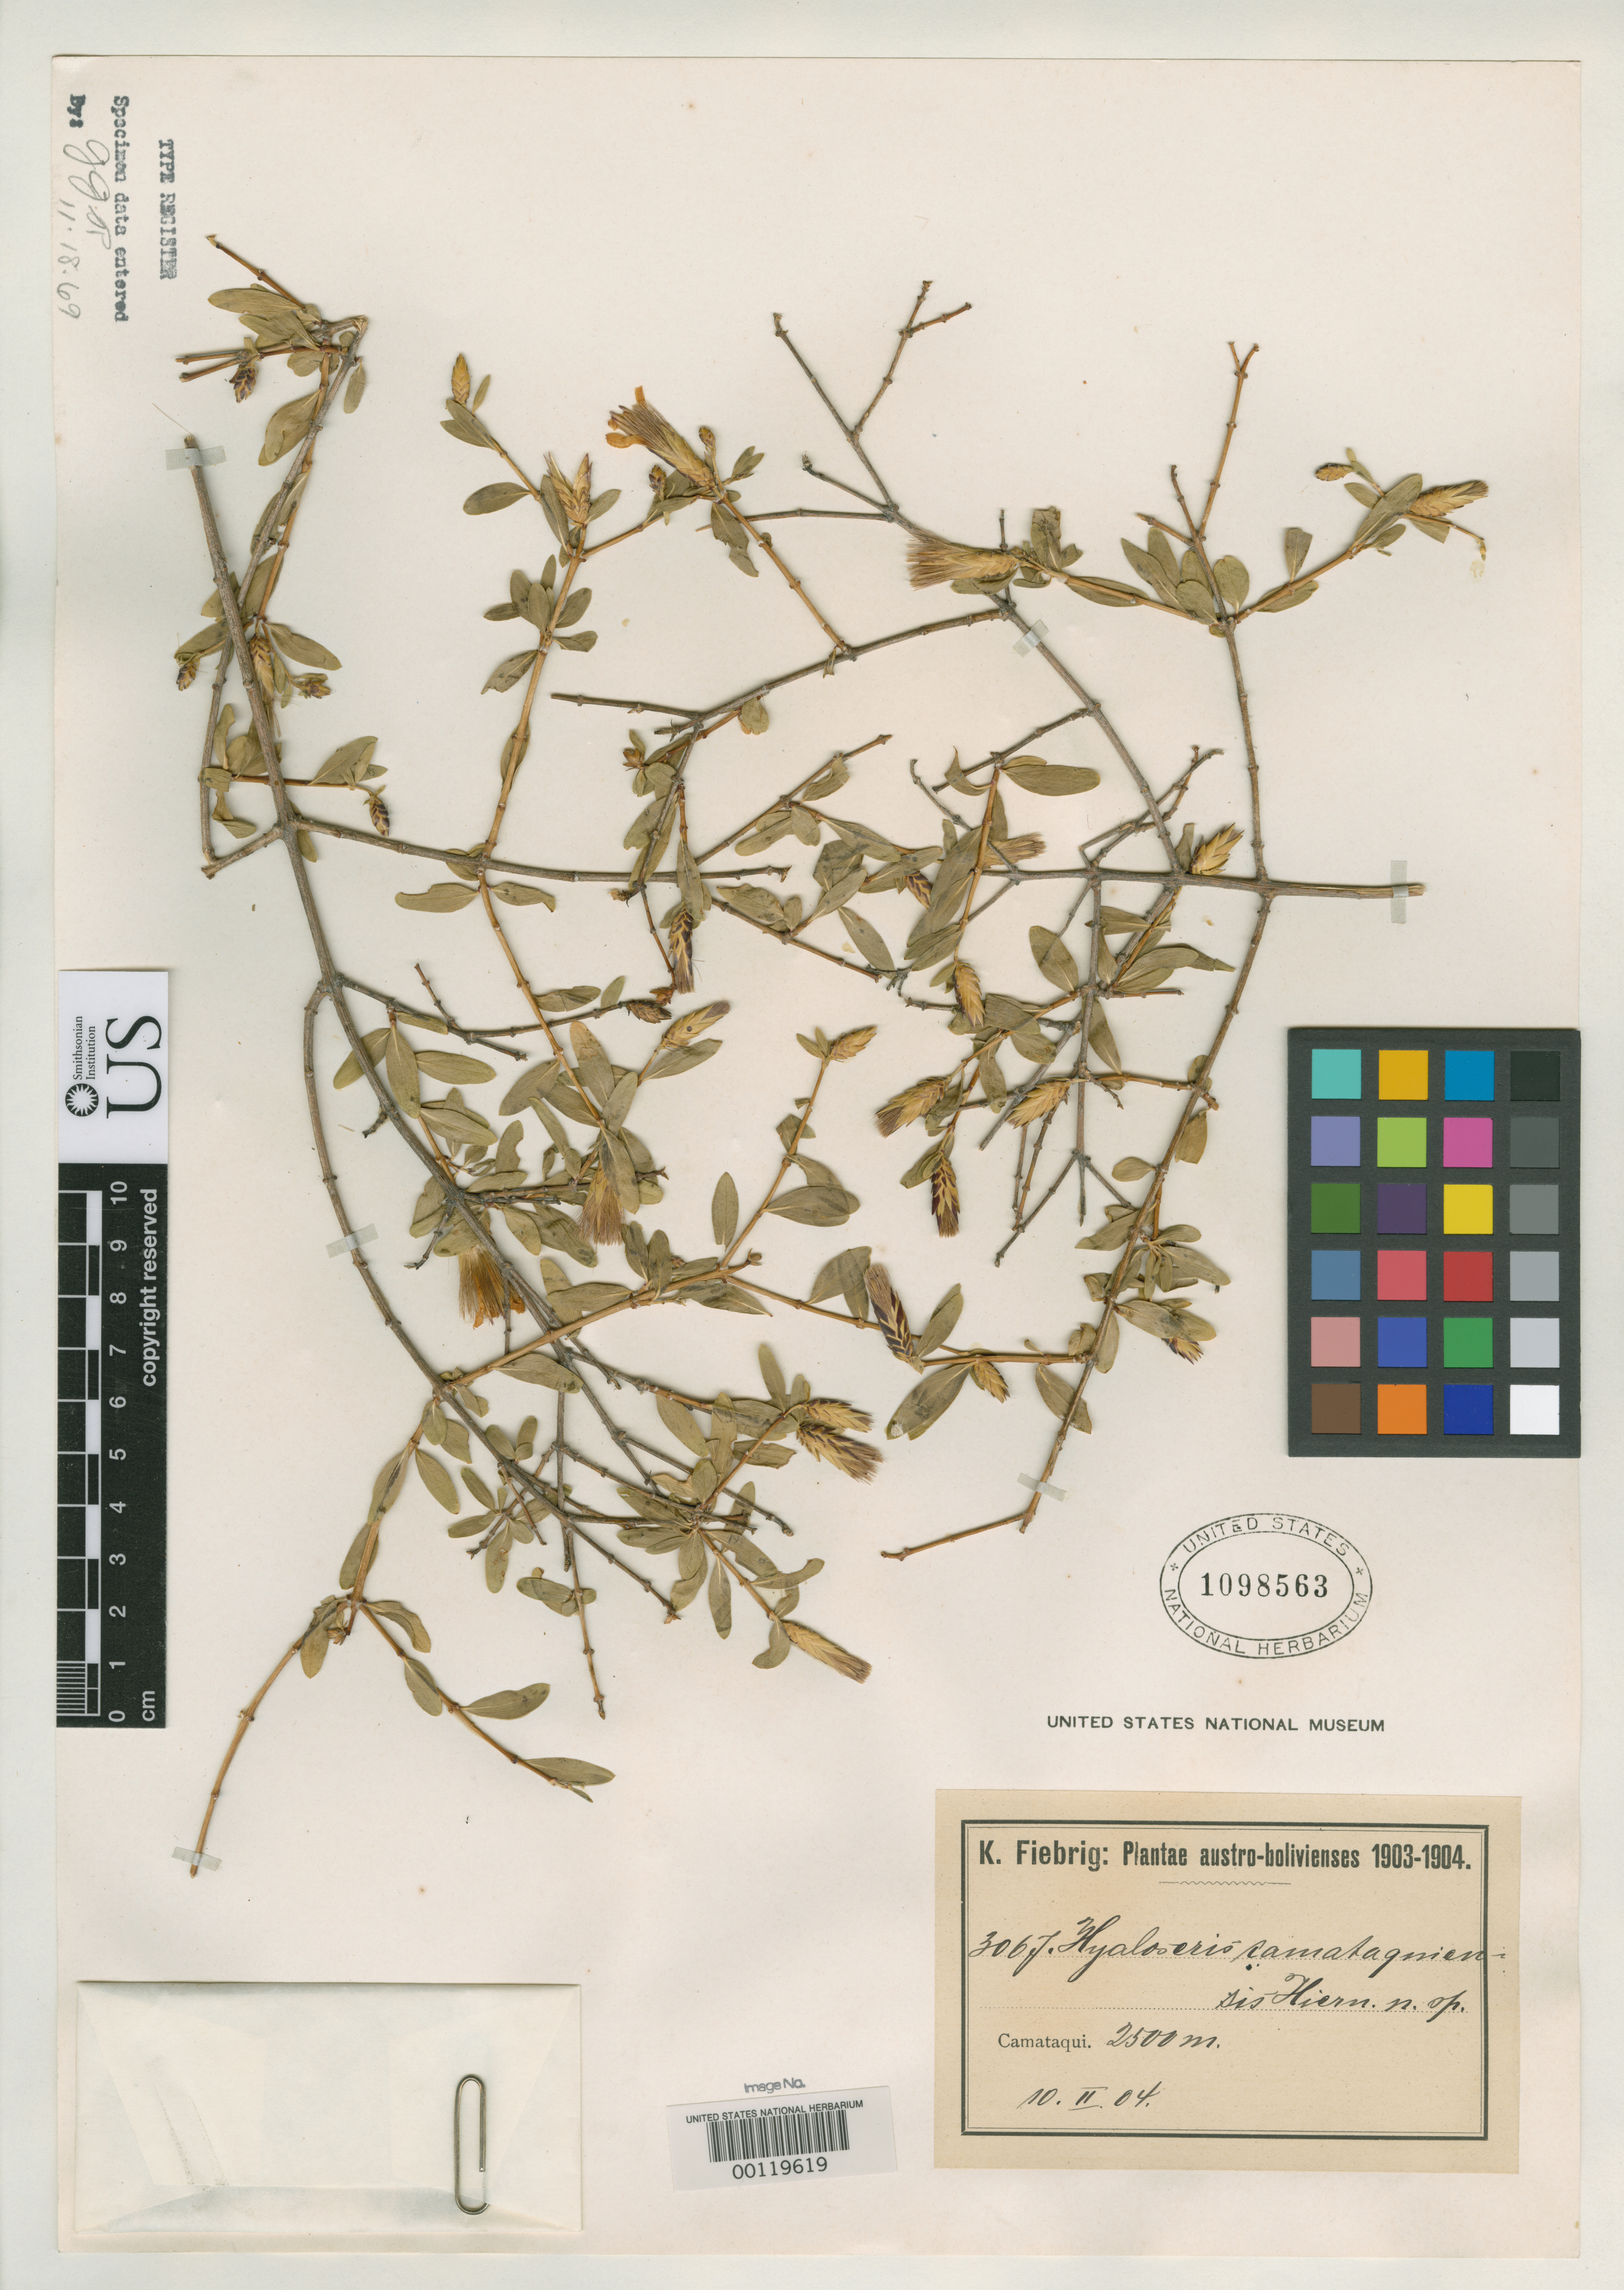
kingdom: Plantae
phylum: Tracheophyta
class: Magnoliopsida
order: Asterales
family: Asteraceae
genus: Hyaloseris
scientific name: Hyaloseris catamaquiensis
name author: Hieron. in Fiebrig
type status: Type Collection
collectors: K. Fiebrig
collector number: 3067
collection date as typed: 10 Feb 1904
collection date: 1904-02-10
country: Bolivia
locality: Camataqui.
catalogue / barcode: US 1098563